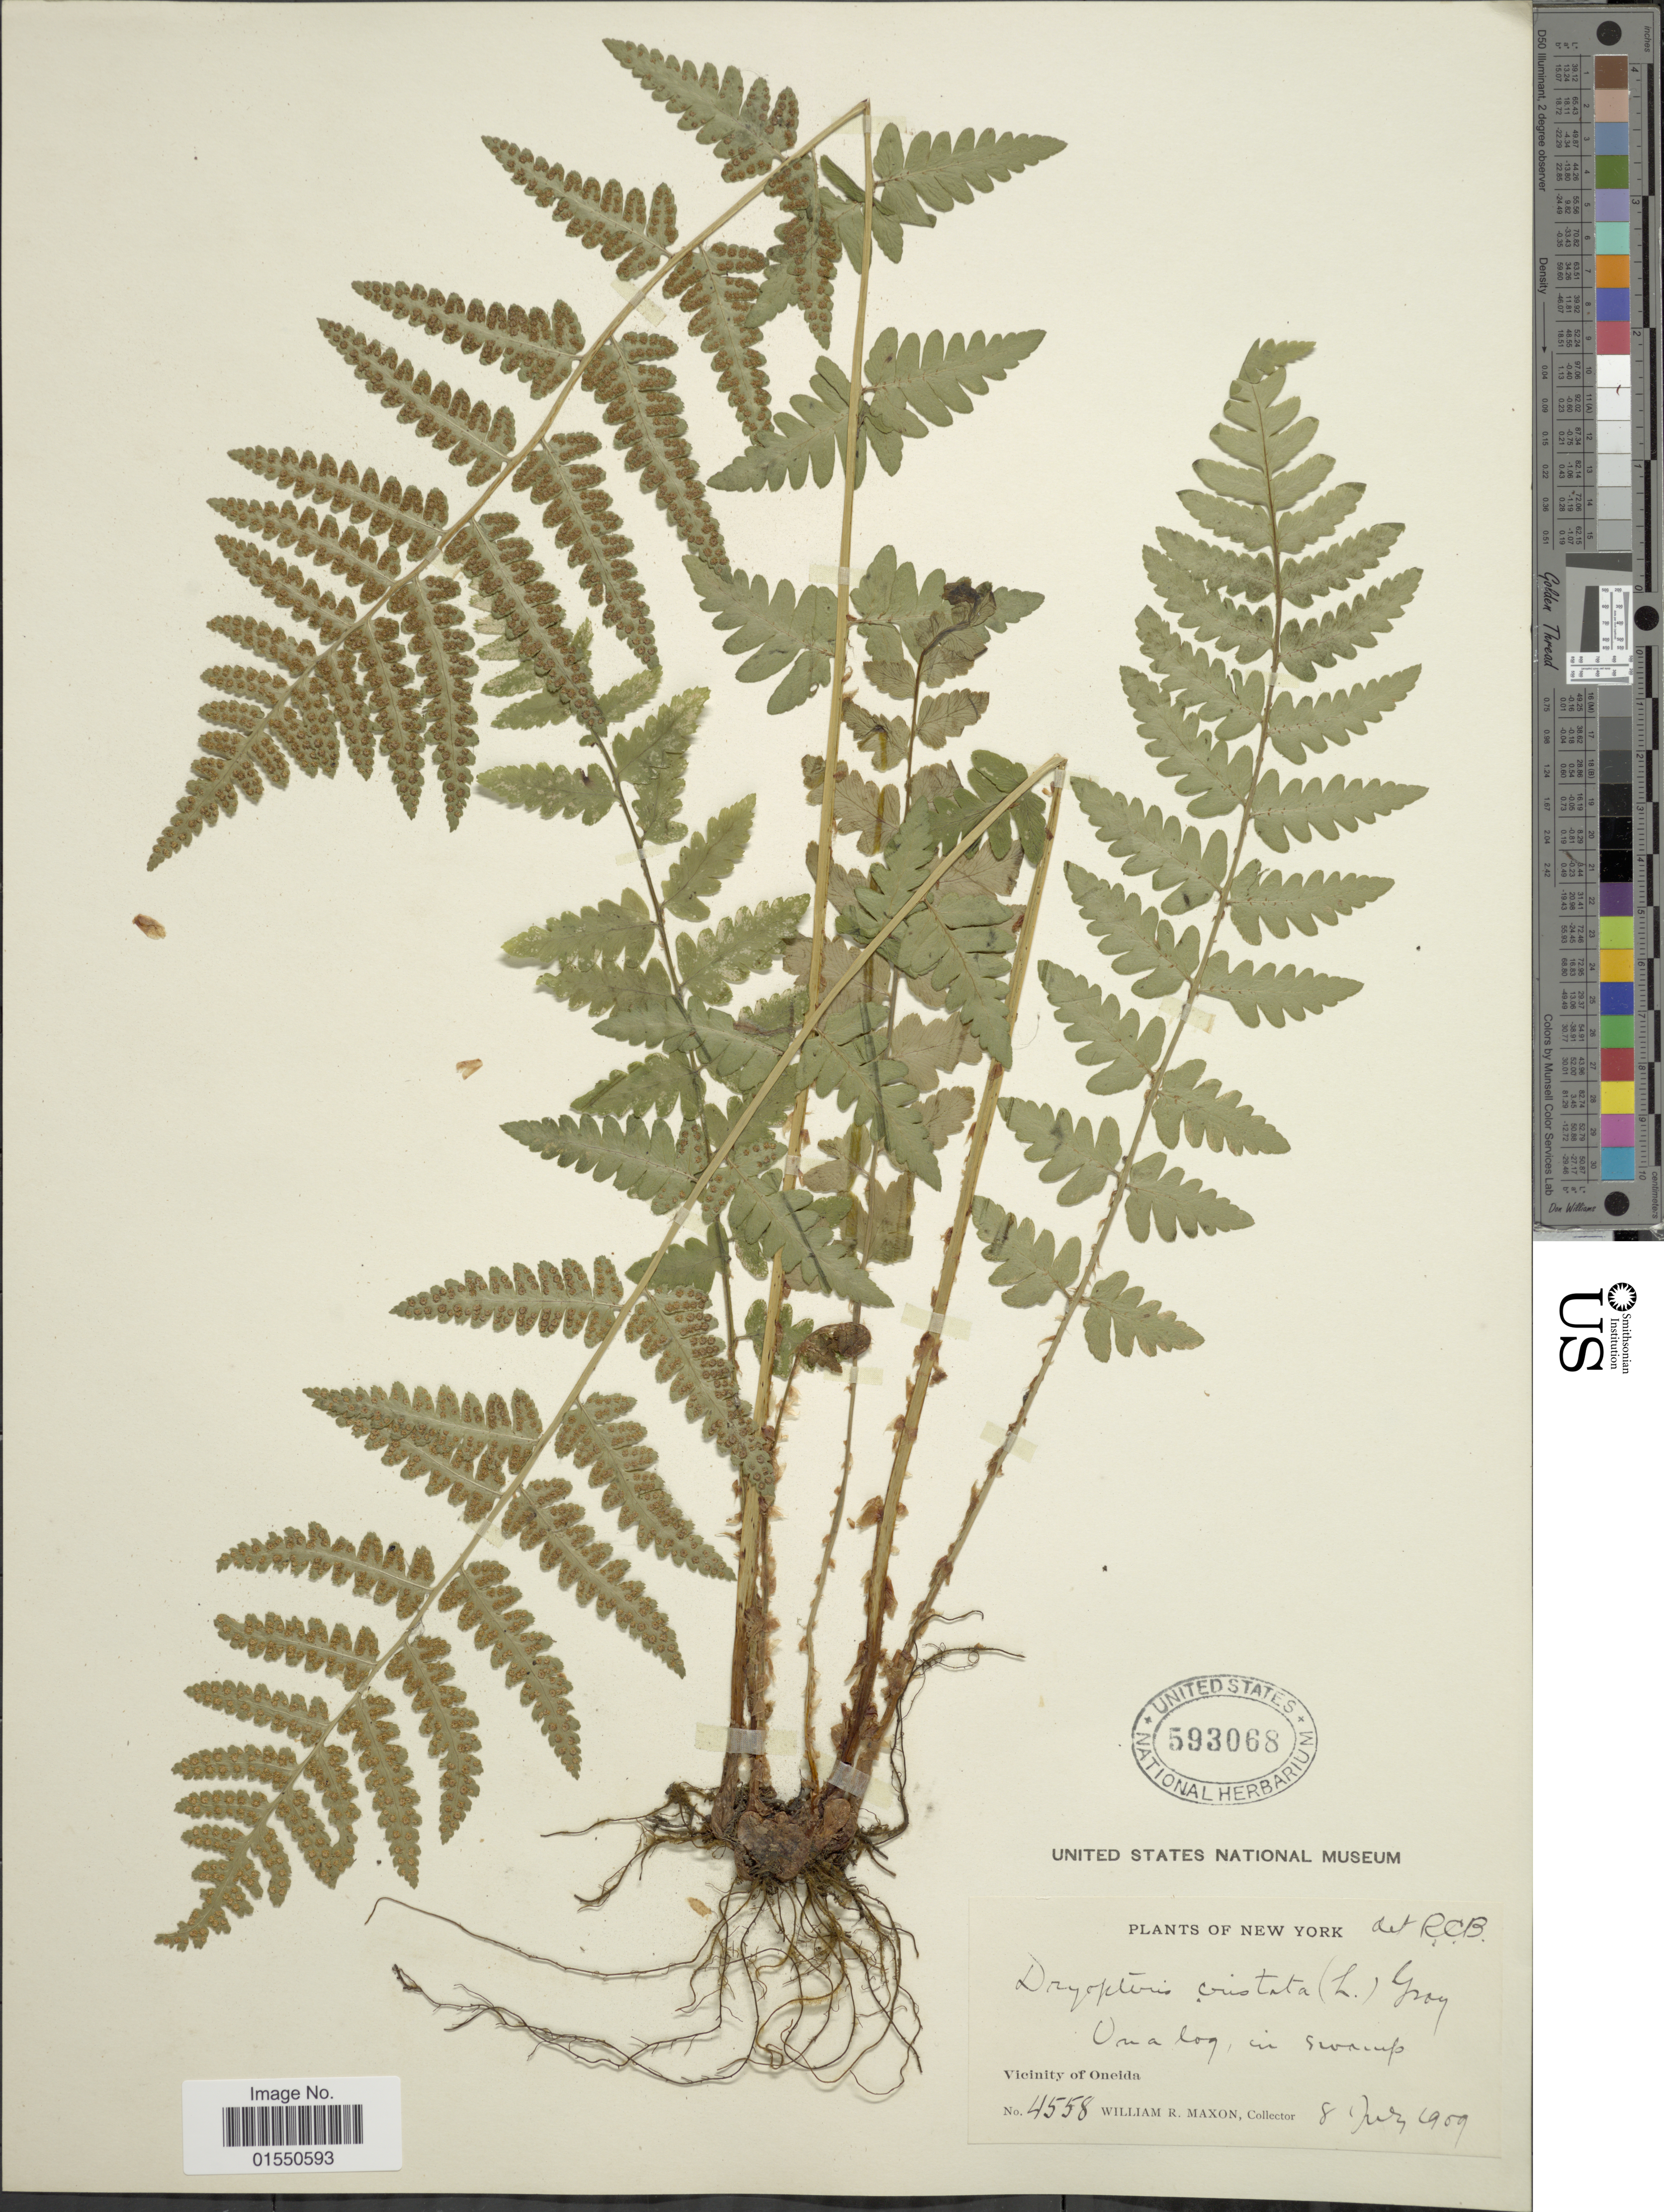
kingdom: Plantae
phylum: Tracheophyta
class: Polypodiopsida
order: Polypodiales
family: Dryopteridaceae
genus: Dryopteris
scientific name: Dryopteris cristata var. spinulosa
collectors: W. R. Maxon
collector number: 4558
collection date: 1909-07-07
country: United States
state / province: New York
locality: Vicinity of Oneida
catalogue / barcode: US 593068